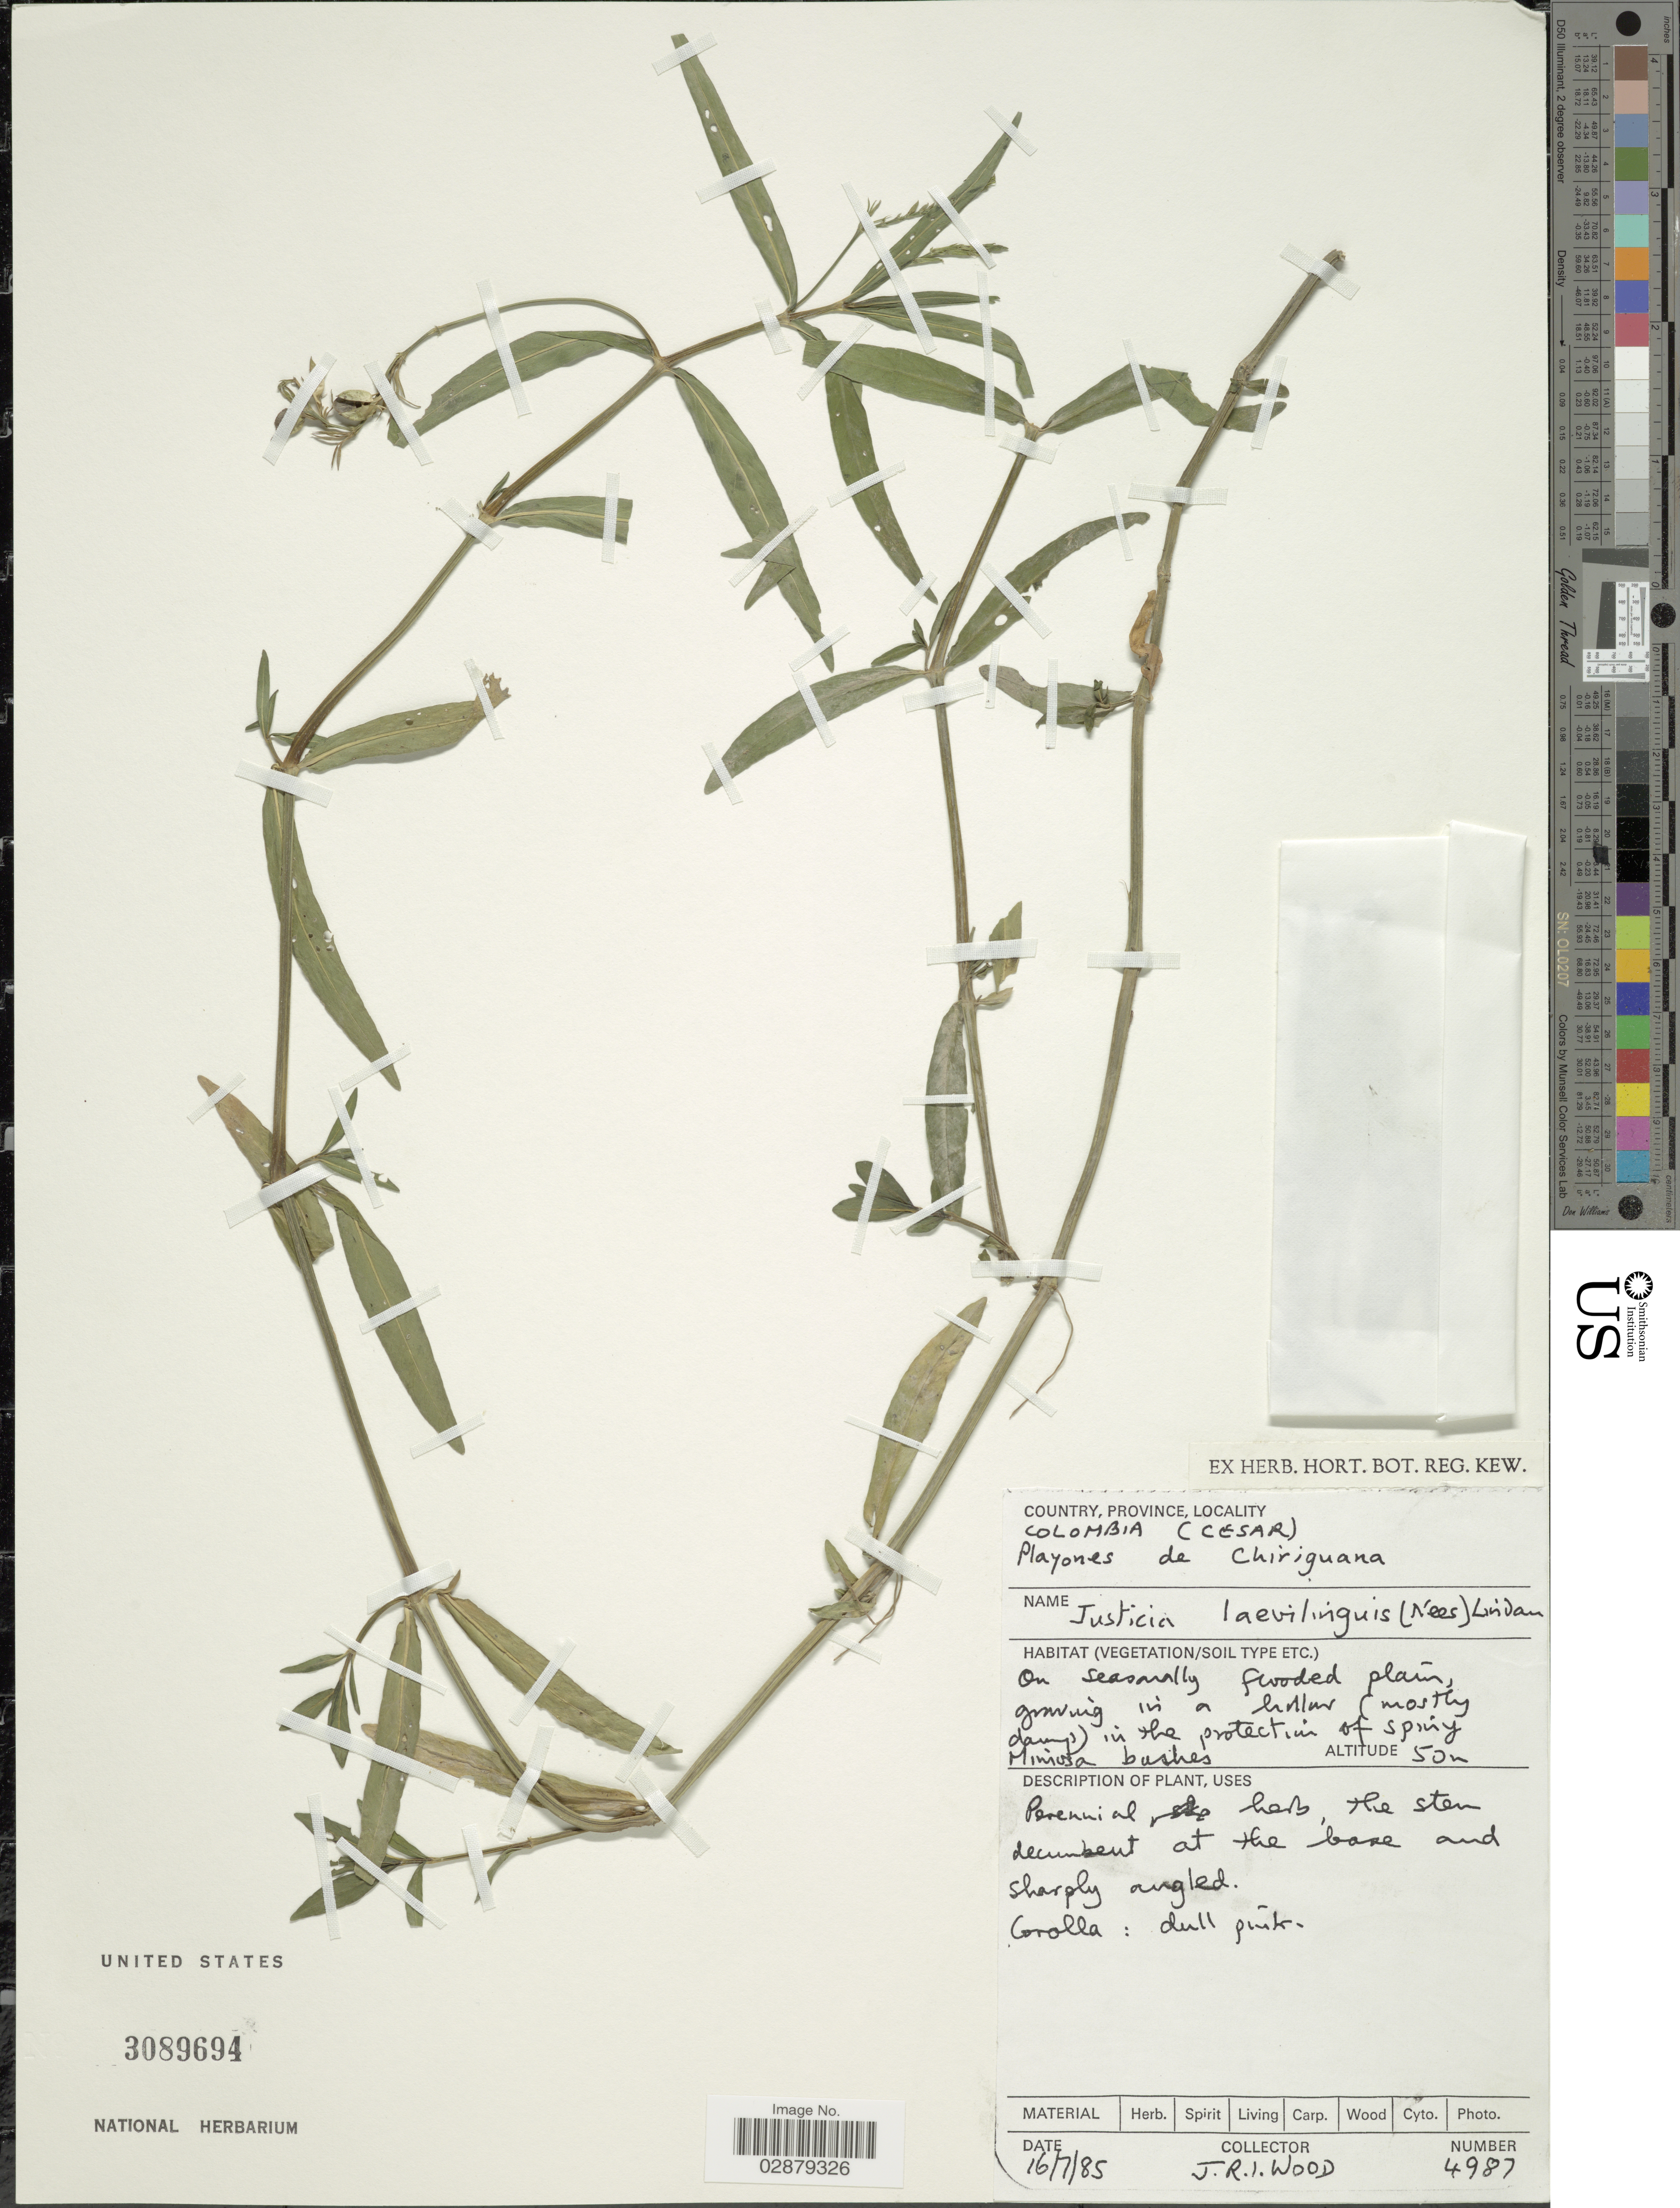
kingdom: Plantae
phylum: Tracheophyta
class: Magnoliopsida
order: Lamiales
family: Acanthaceae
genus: Justicia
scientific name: Justicia laevilinguis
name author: (Nees) Lindau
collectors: J. R. I. Wood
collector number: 4987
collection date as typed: Transcribed d/m/y: 16/7/85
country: Colombia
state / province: Cesar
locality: Playones de Chiriguana.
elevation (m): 50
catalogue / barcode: US 3089694